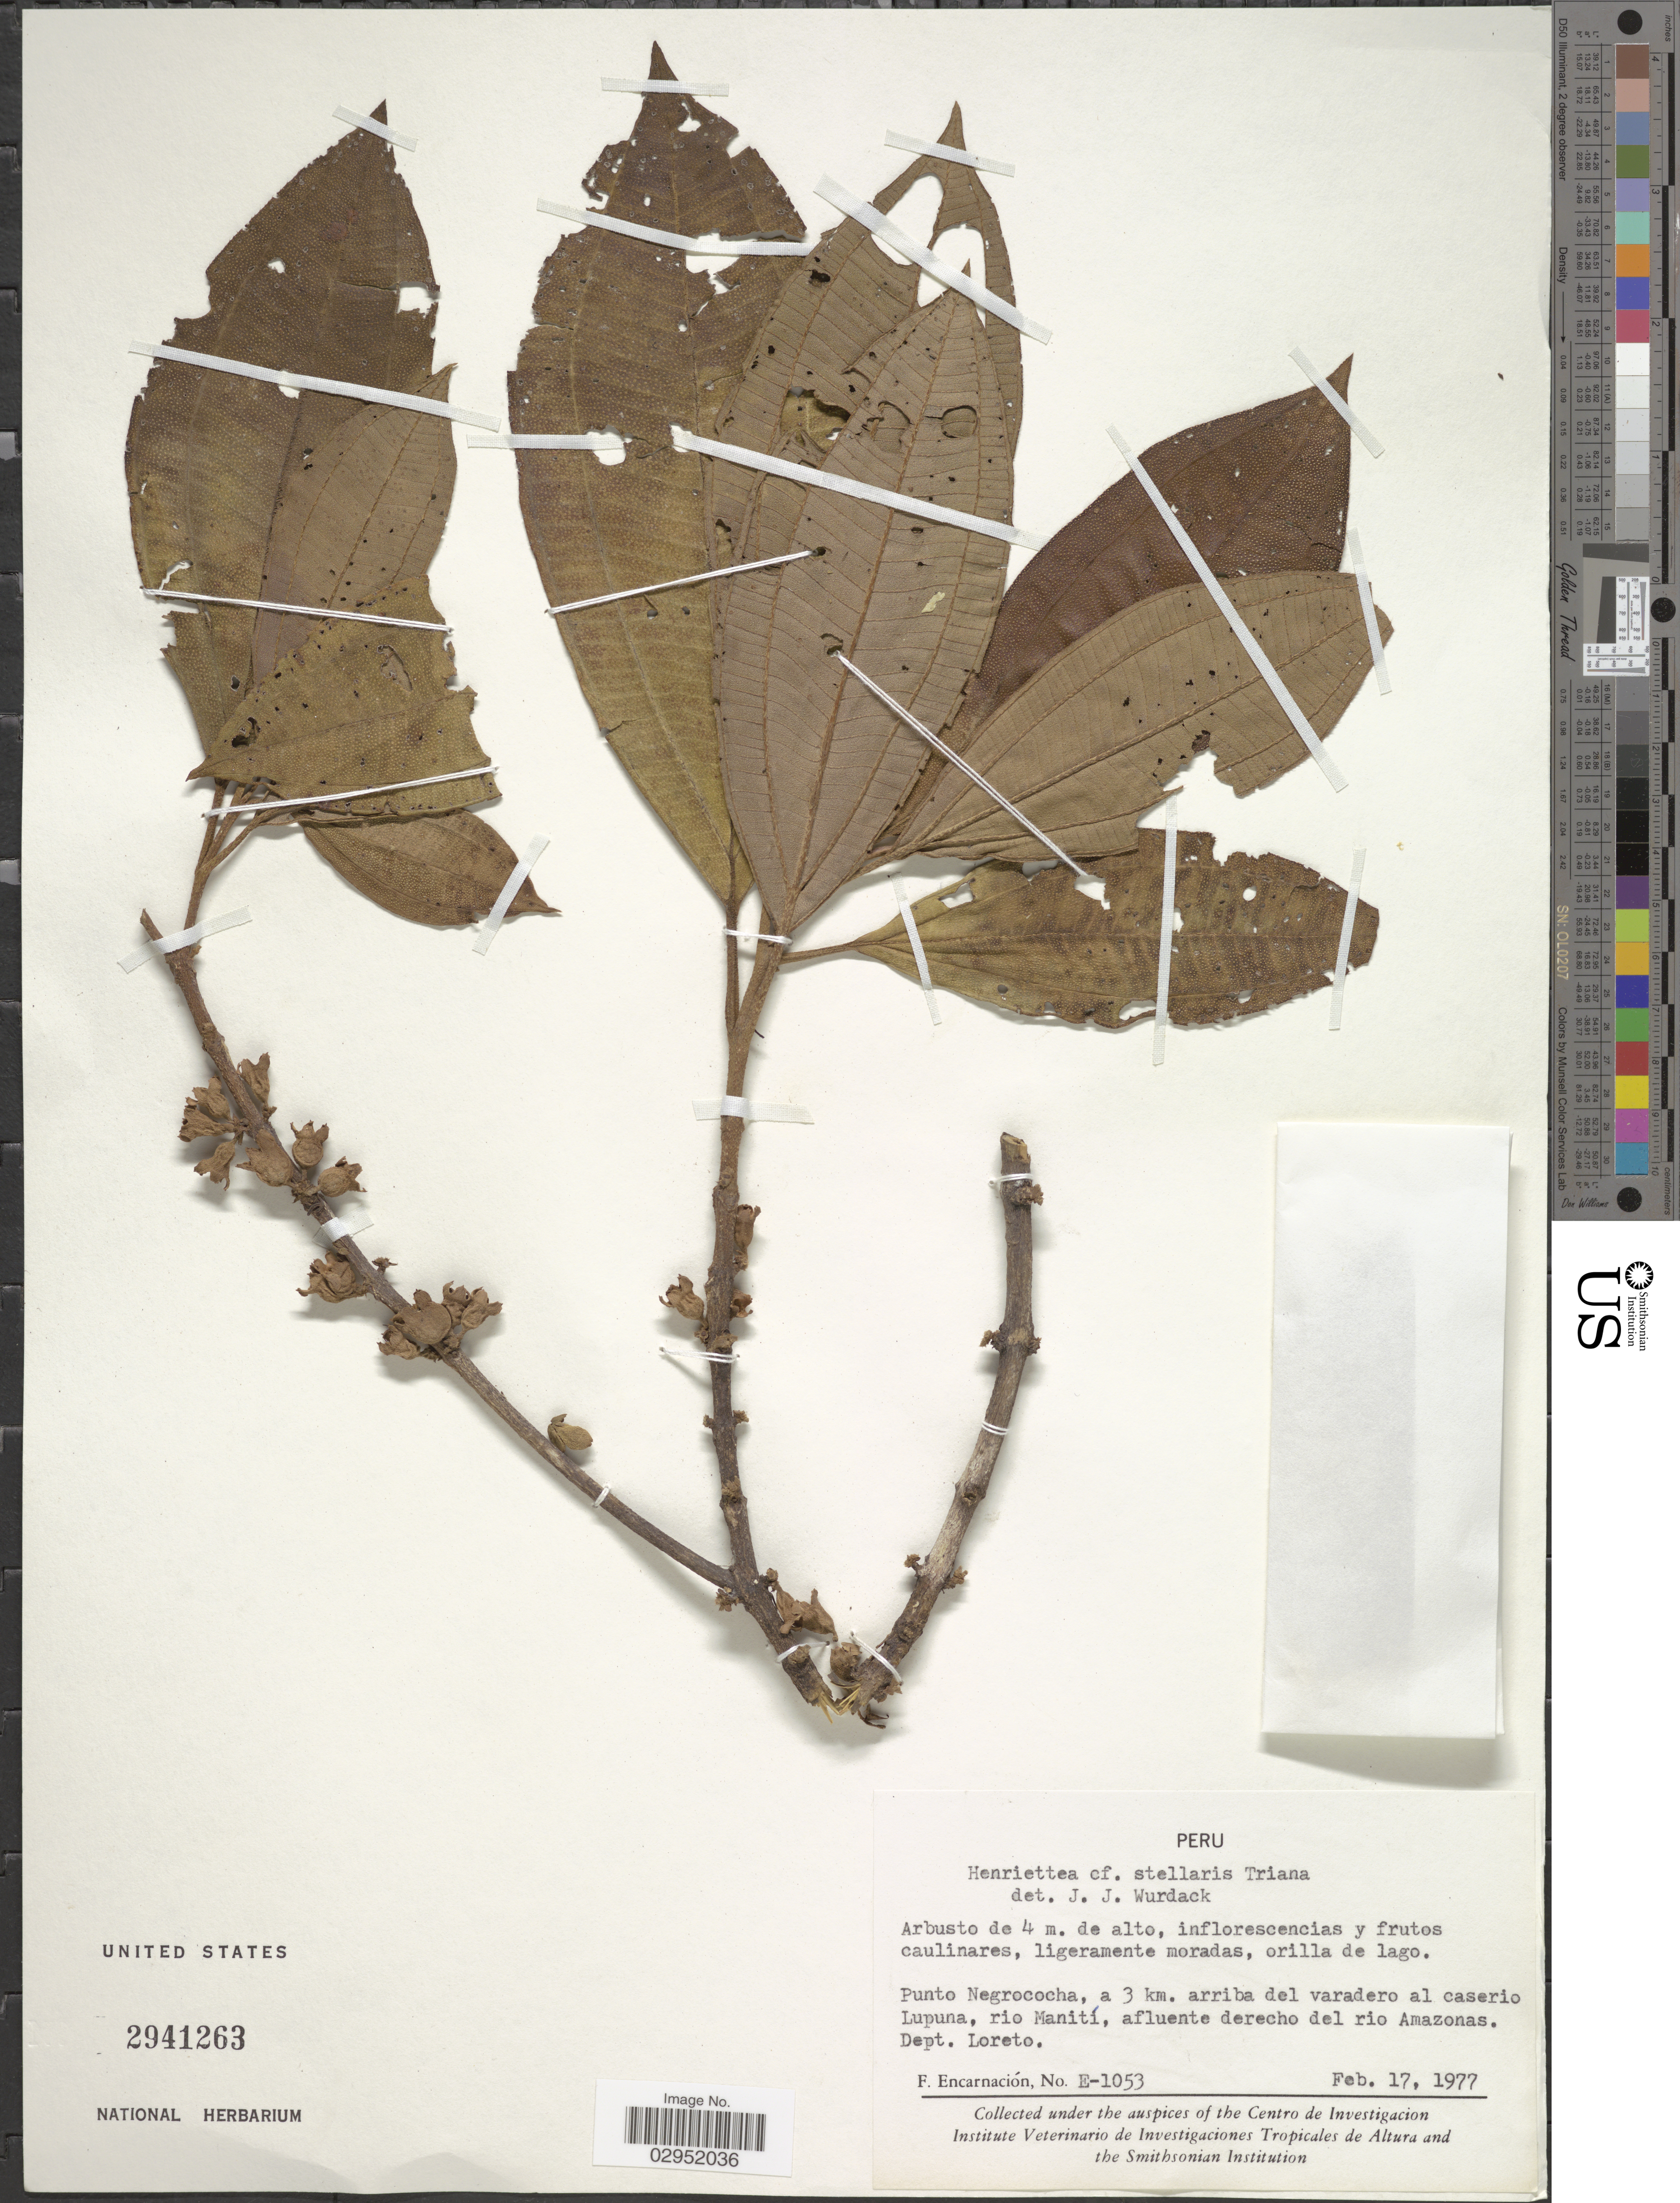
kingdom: Plantae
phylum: Tracheophyta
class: Magnoliopsida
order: Myrtales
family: Melastomataceae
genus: Henriettea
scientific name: Henriettea stellaris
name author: O. Berg ex Triana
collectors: F. Encarnación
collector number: E-1053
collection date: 1977-02-17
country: Peru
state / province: Loreto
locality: Punto Negrococha, a 3 km. arriba del varadero al caserio Lupuna, rio Manití, afluente derecho del rio Amazonas, Dept. Loreto.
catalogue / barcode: US 2941263